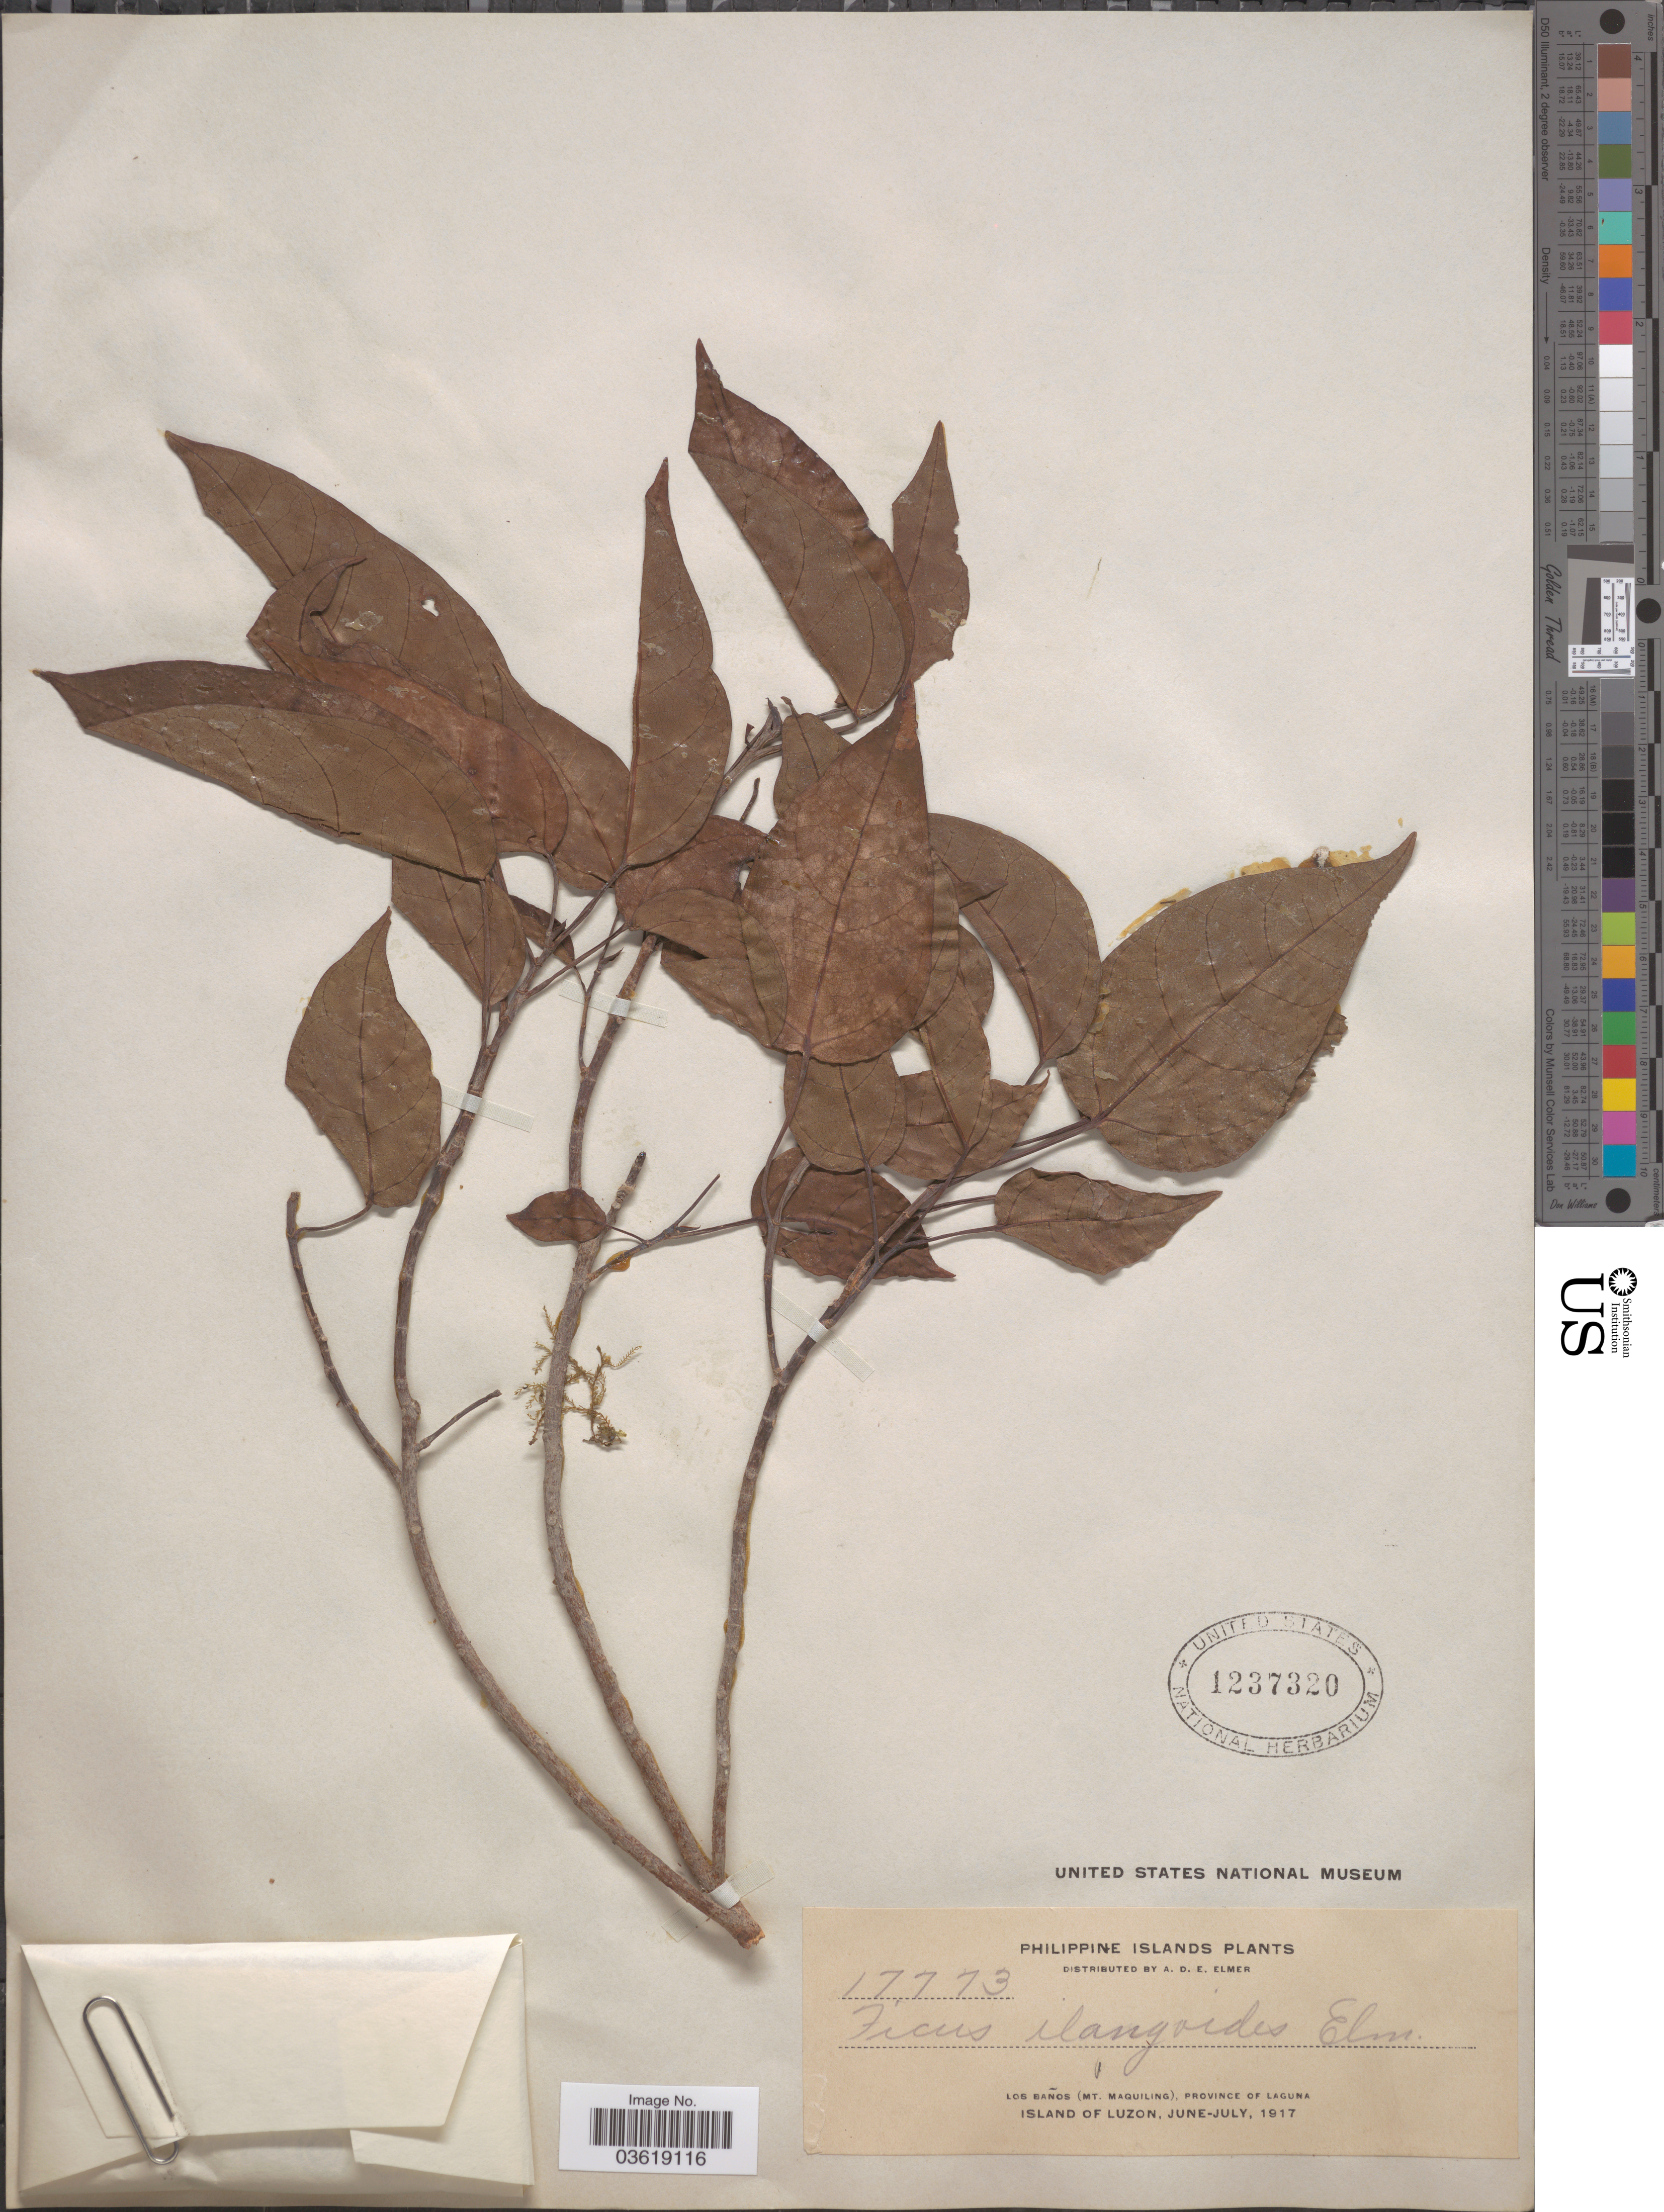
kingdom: Plantae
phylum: Tracheophyta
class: Magnoliopsida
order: Rosales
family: Moraceae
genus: Ficus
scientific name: Ficus ilangoides Elmer, nom. inval.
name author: Elmer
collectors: A. D. E. Elmer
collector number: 17773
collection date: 1917-06/1917-07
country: Philippines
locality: Philippine Islands. Los Baños (Mt. Maquiling), Province of Laguna. Island of Luzon.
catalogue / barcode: US 1237320